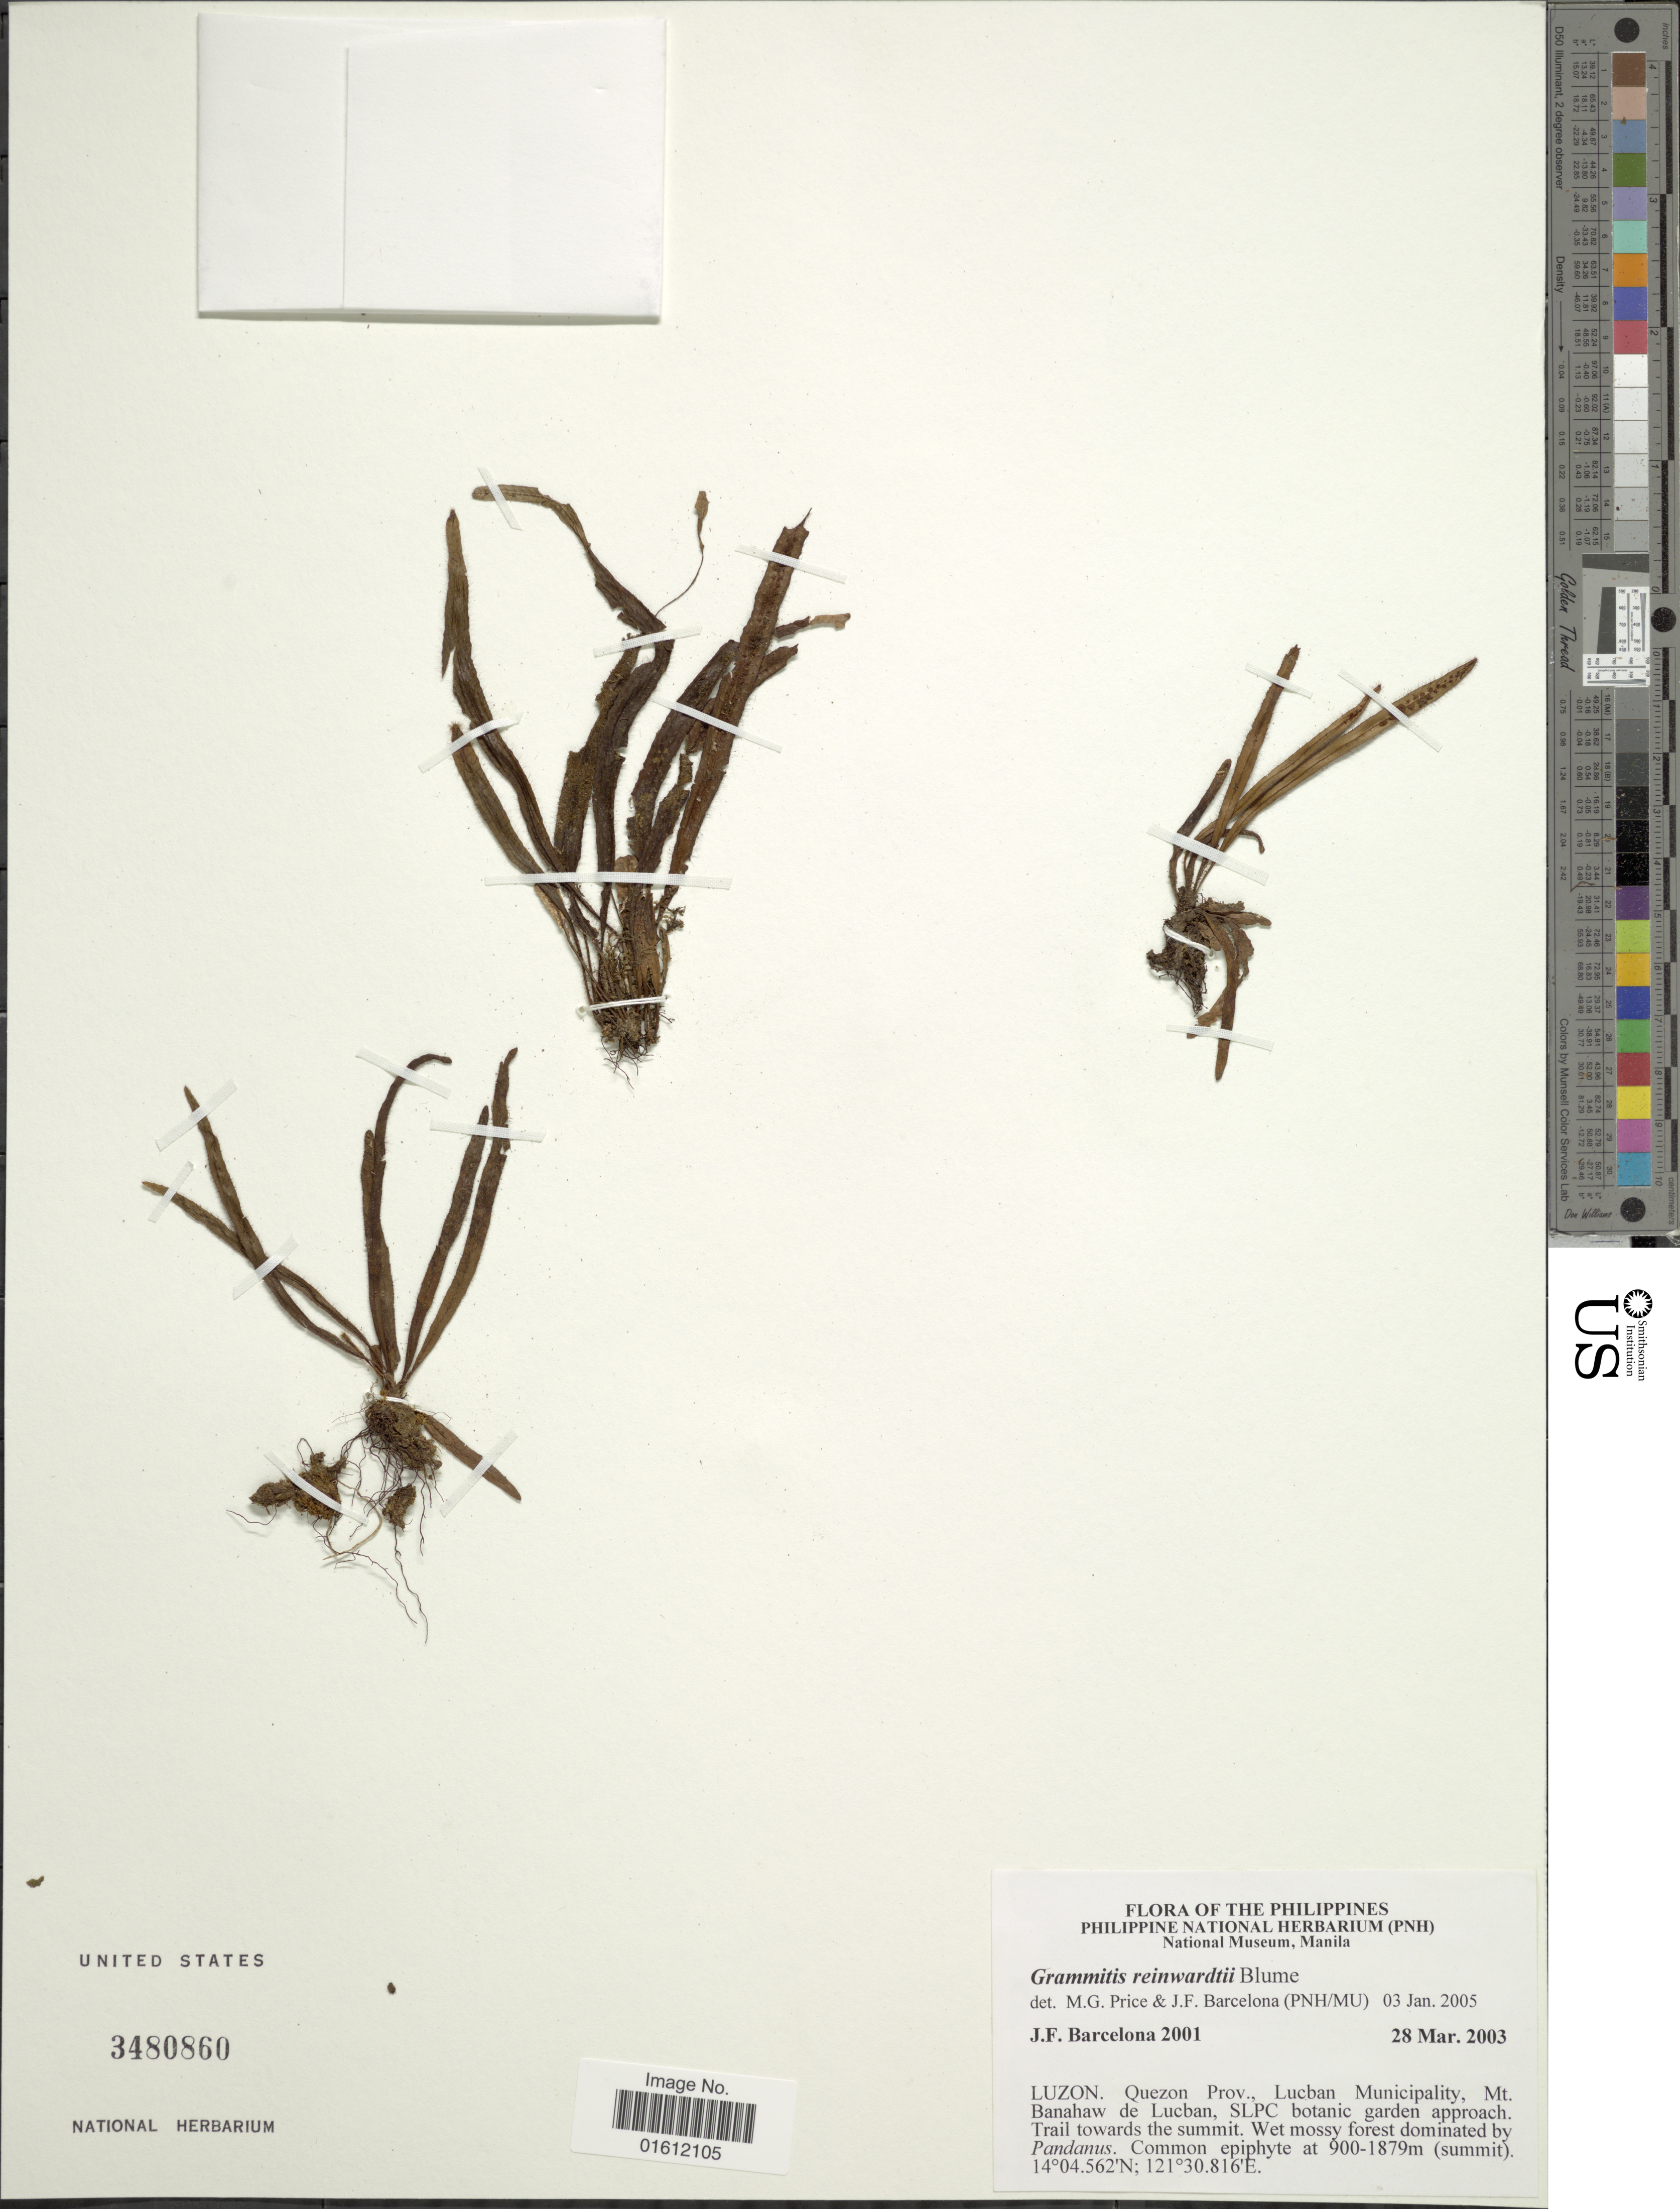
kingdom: Plantae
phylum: Tracheophyta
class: Polypodiopsida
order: Polypodiales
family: Polypodiaceae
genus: Oreogrammitis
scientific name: Oreogrammitis reinwardtii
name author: (Blume) Parris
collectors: J. F. Barcelona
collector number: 2001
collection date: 2003-03-28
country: Philippines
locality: Luzon. Quezon Prov., Lucban Municipality, Mt Banahaw de Lucban, SLPC botanic garden approach. TRail towards the summit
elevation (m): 900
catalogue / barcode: US 3480860